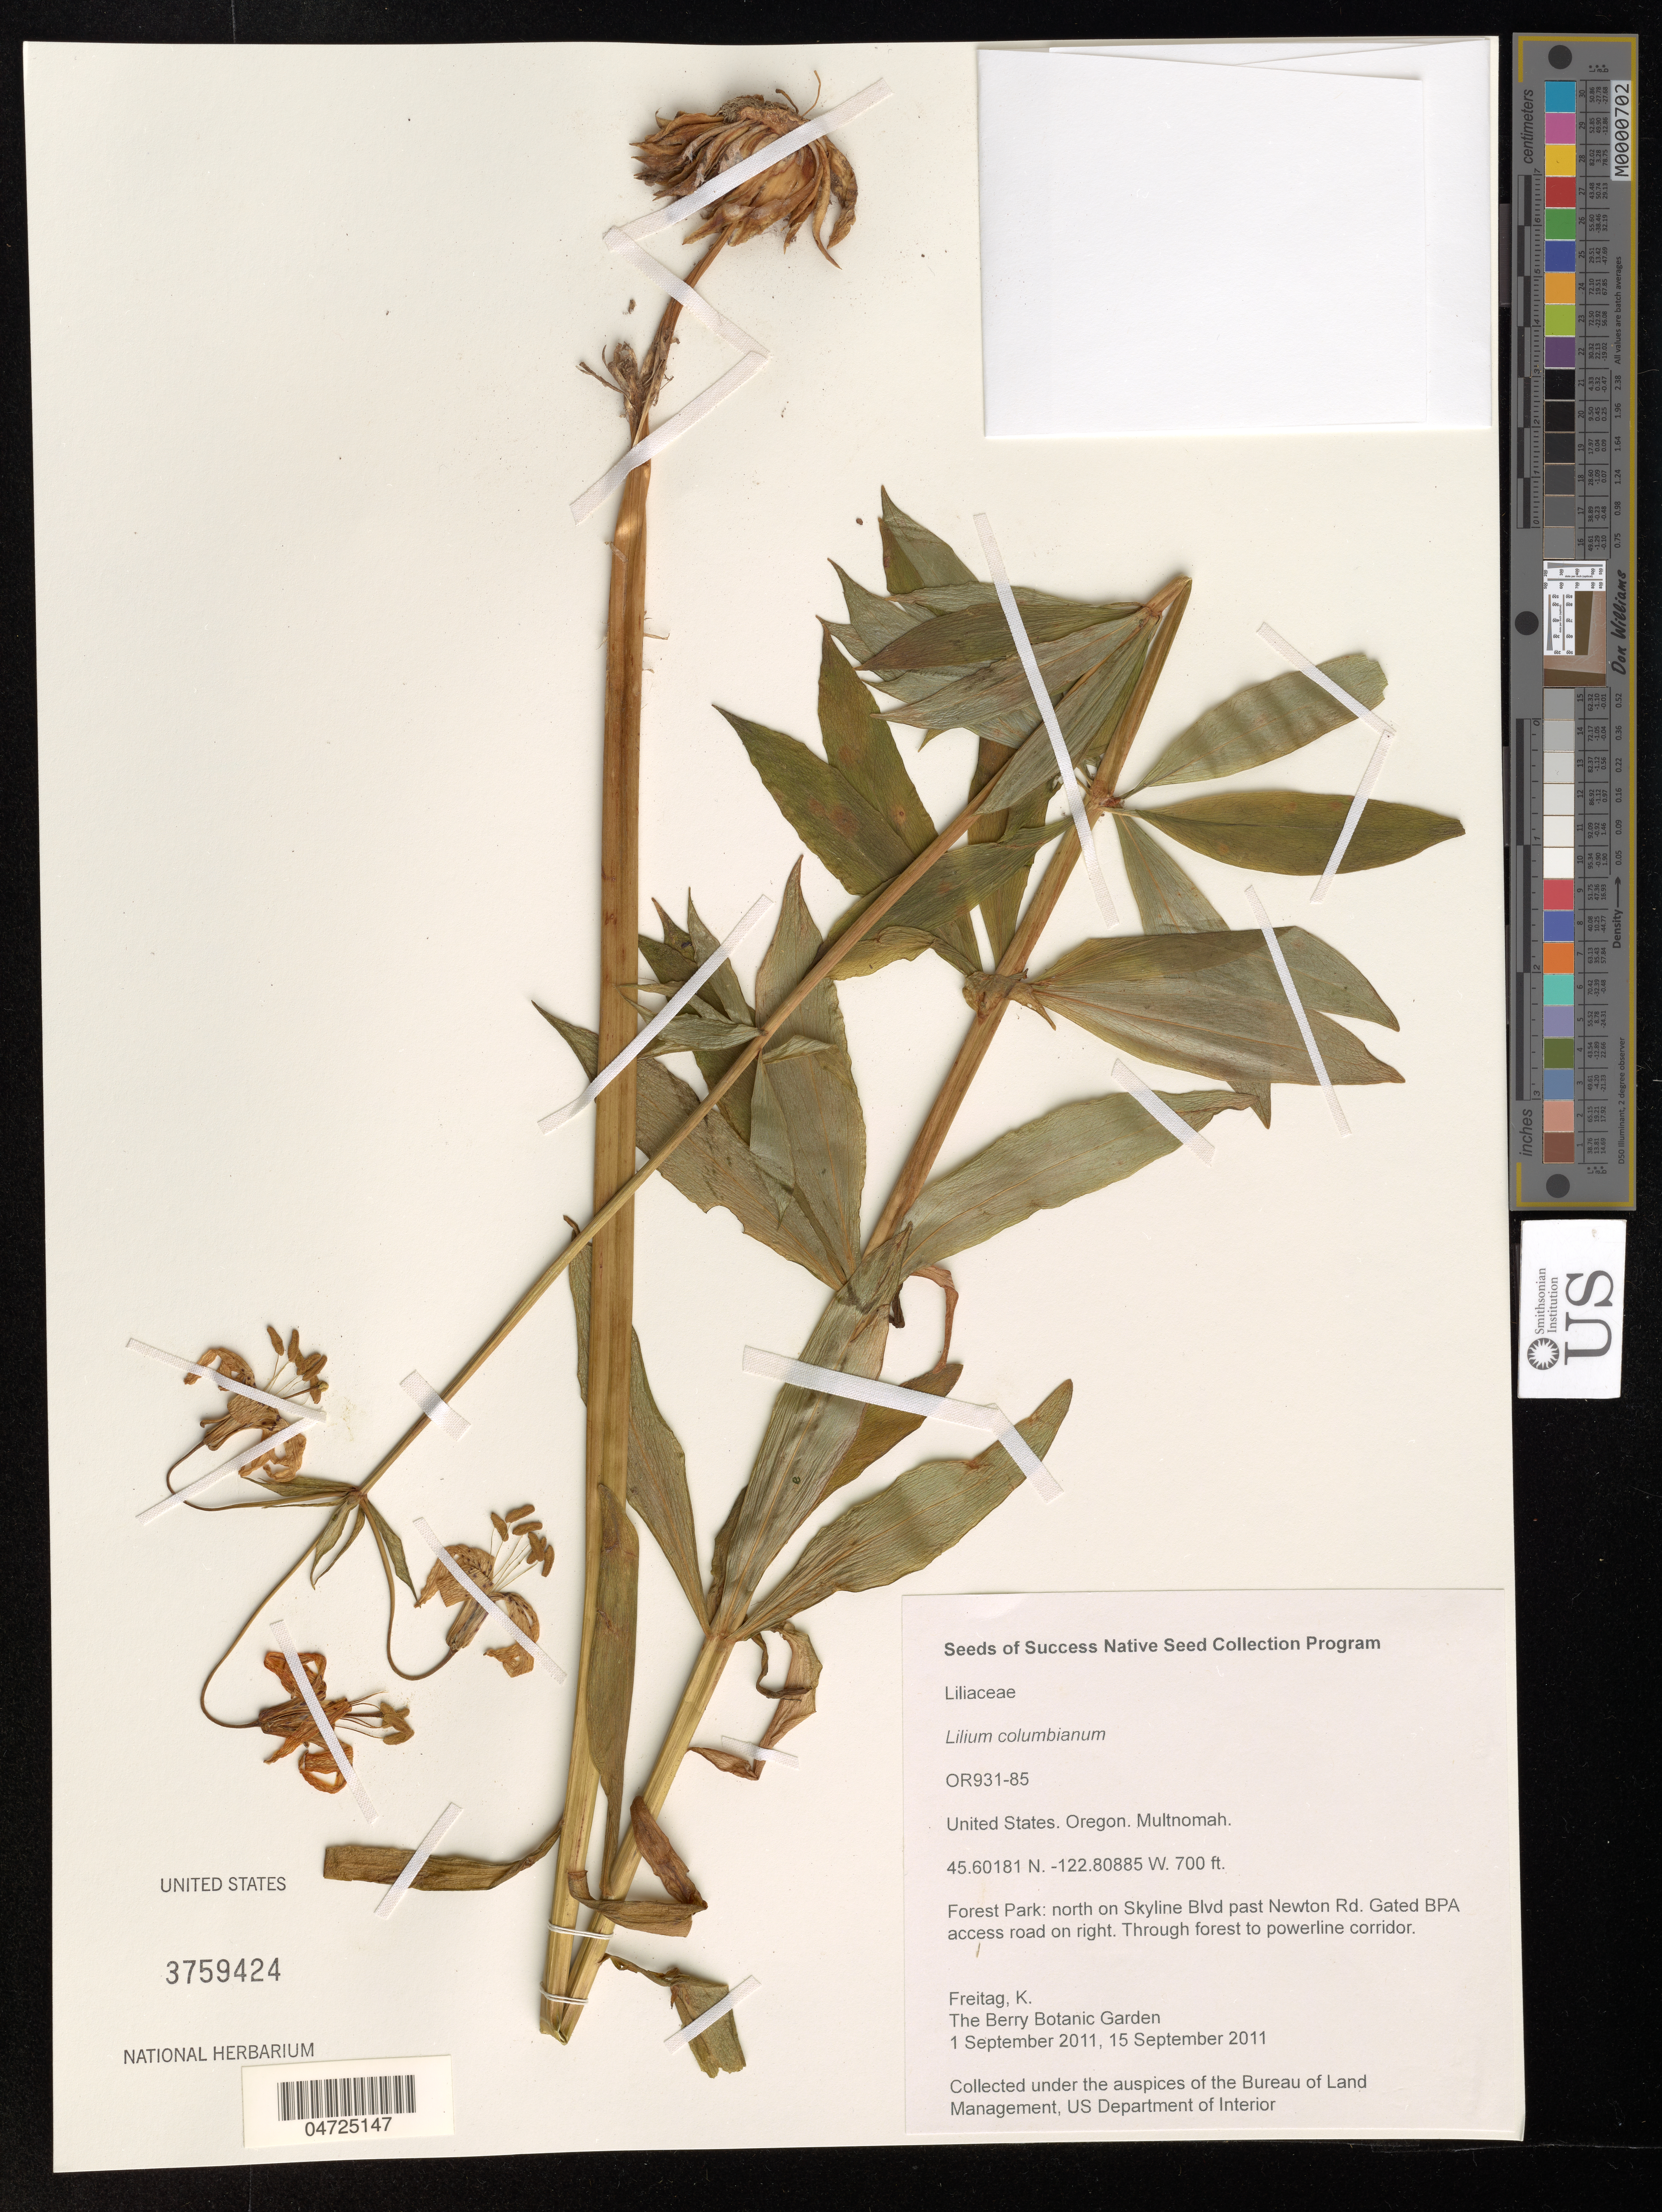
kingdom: Plantae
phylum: Tracheophyta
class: Liliopsida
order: Liliales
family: Liliaceae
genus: Lilium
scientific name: Lilium columbianum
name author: Leichtlin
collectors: K. Freitag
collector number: OR931-85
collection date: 2011-09-01/2011-09-15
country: United States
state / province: Oregon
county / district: Multnomah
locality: Multnomah. Forest Park: north on Skyline Blvd past Newton Rd. Gated BPA access road on right.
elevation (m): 213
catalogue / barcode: US 3759424